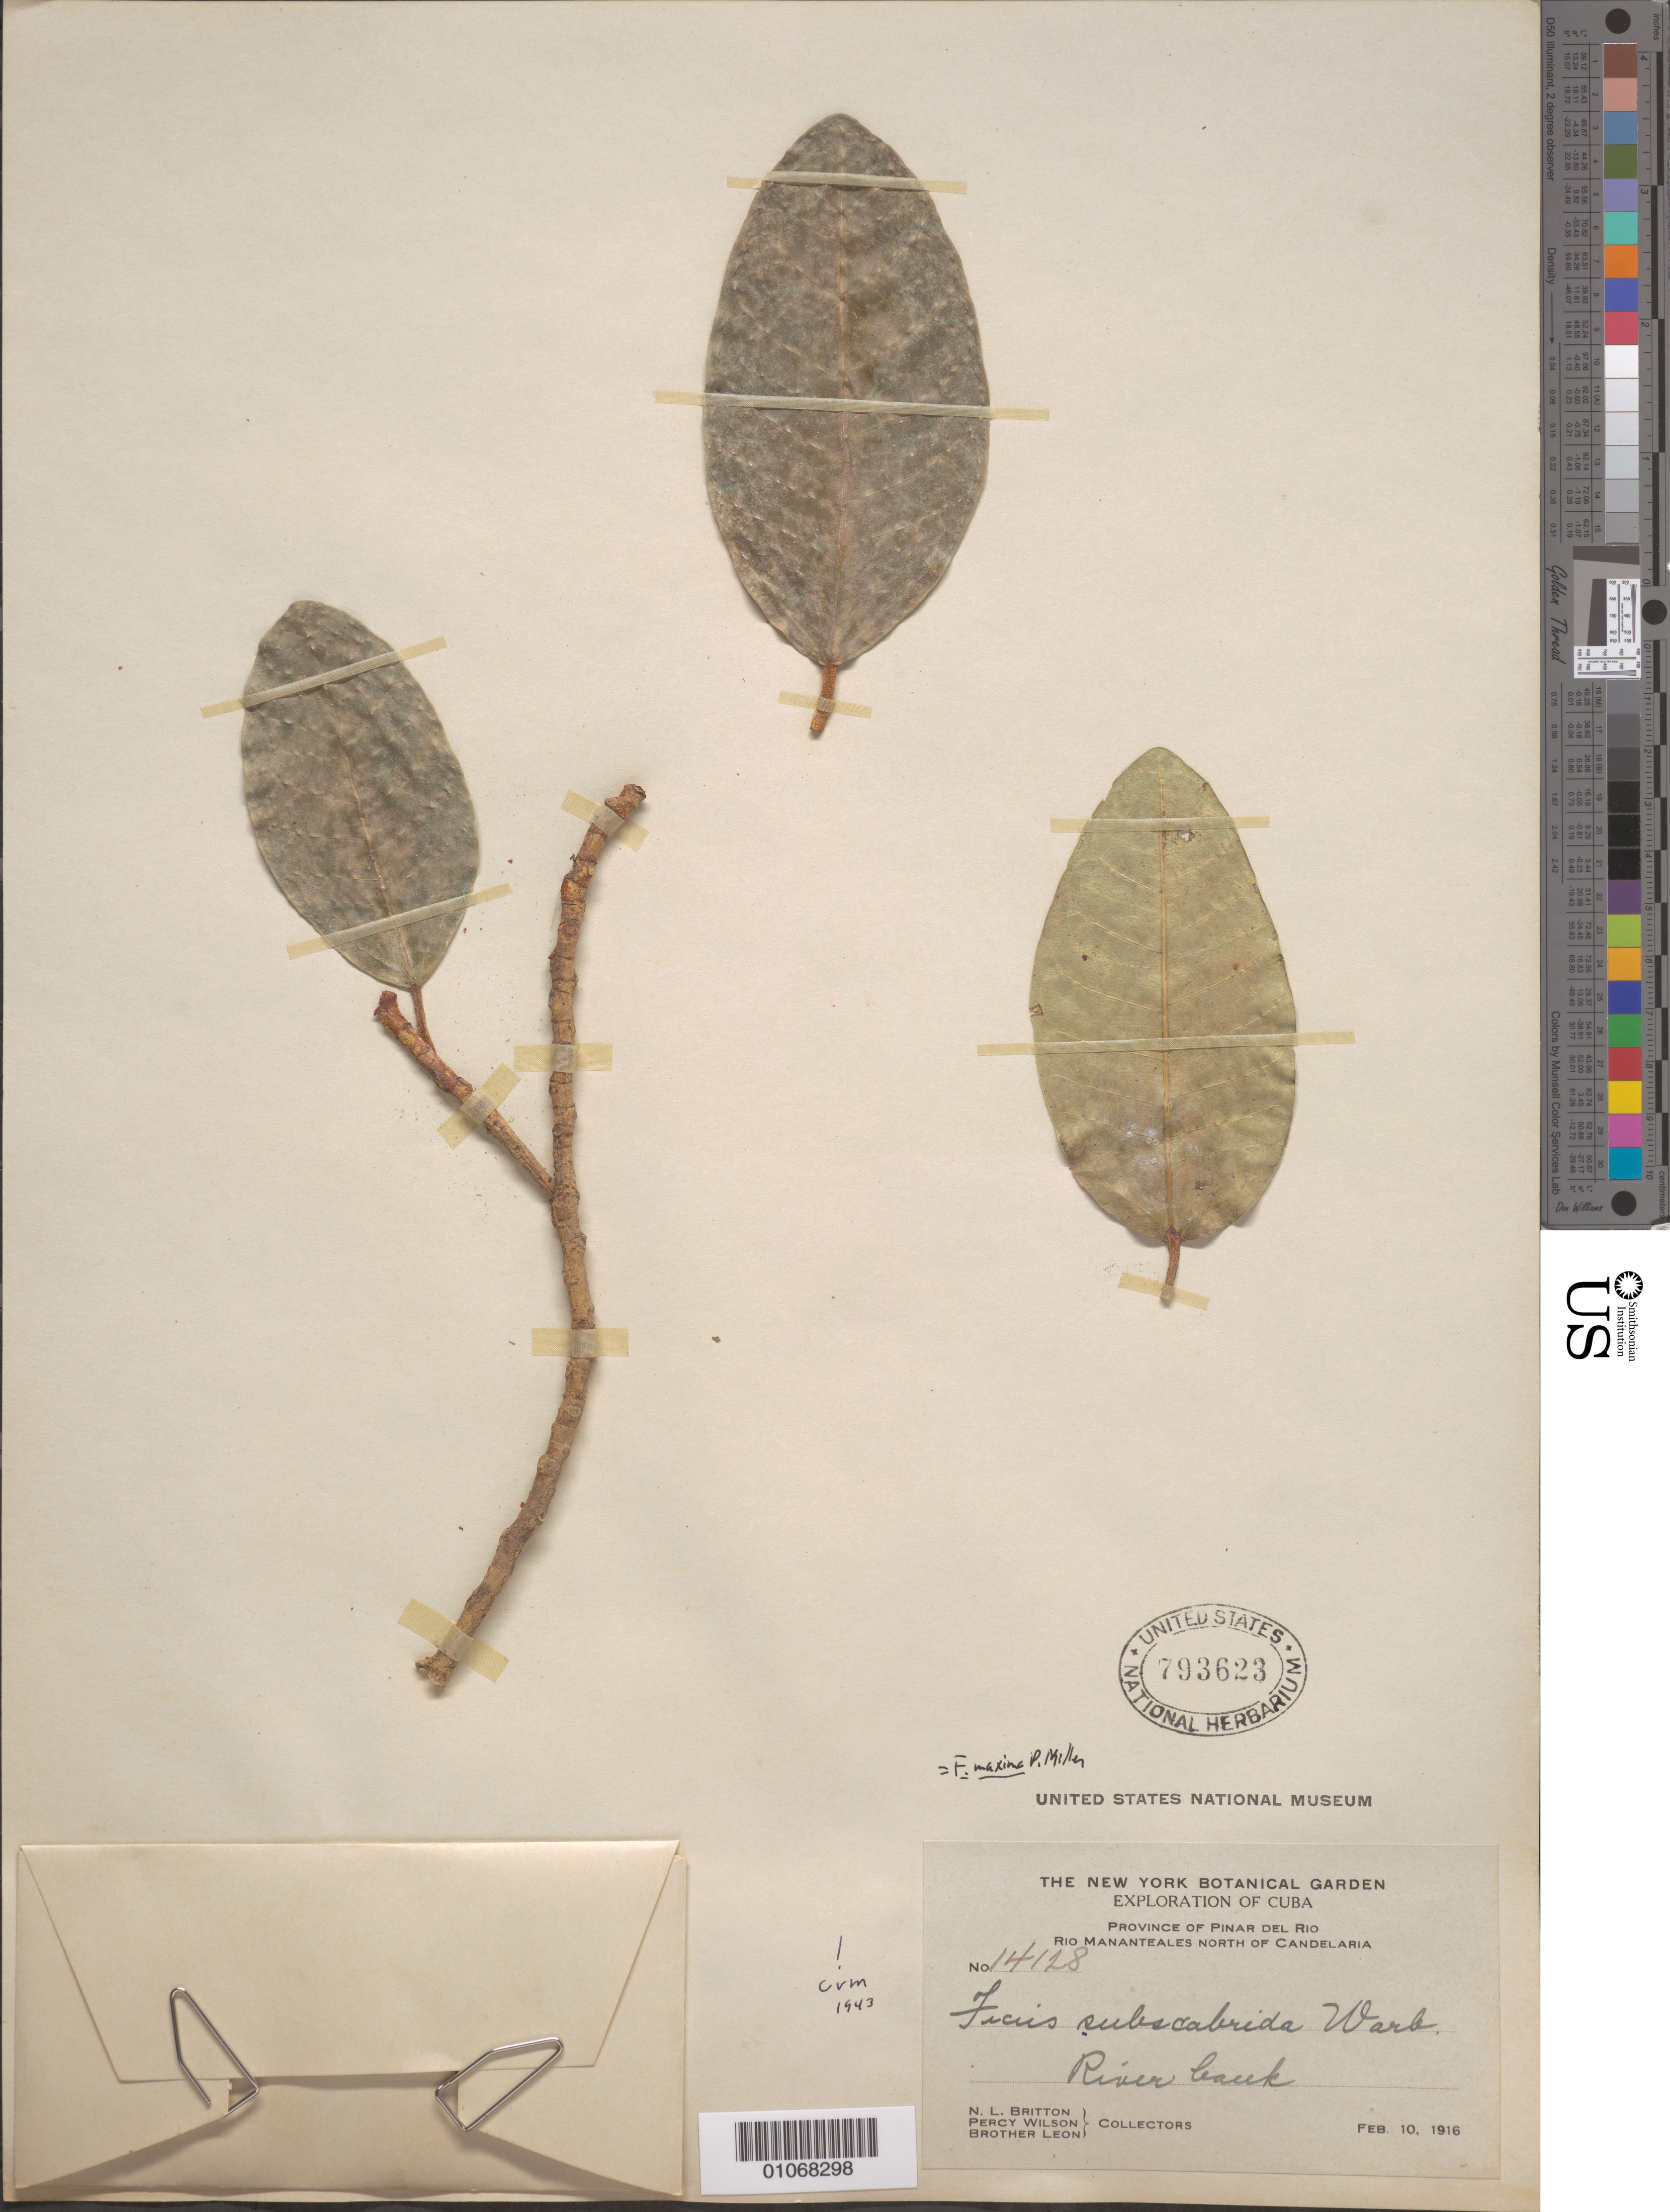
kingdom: Plantae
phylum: Tracheophyta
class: Magnoliopsida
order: Rosales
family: Moraceae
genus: Ficus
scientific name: Ficus maxima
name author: Mill.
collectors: P. Wilson & Bro. León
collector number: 14128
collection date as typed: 10 Feb 1916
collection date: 1916-02-10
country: Cuba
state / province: Pinar del Rio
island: Cuba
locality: Rio Mananteales North of Candelaria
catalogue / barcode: US 793623